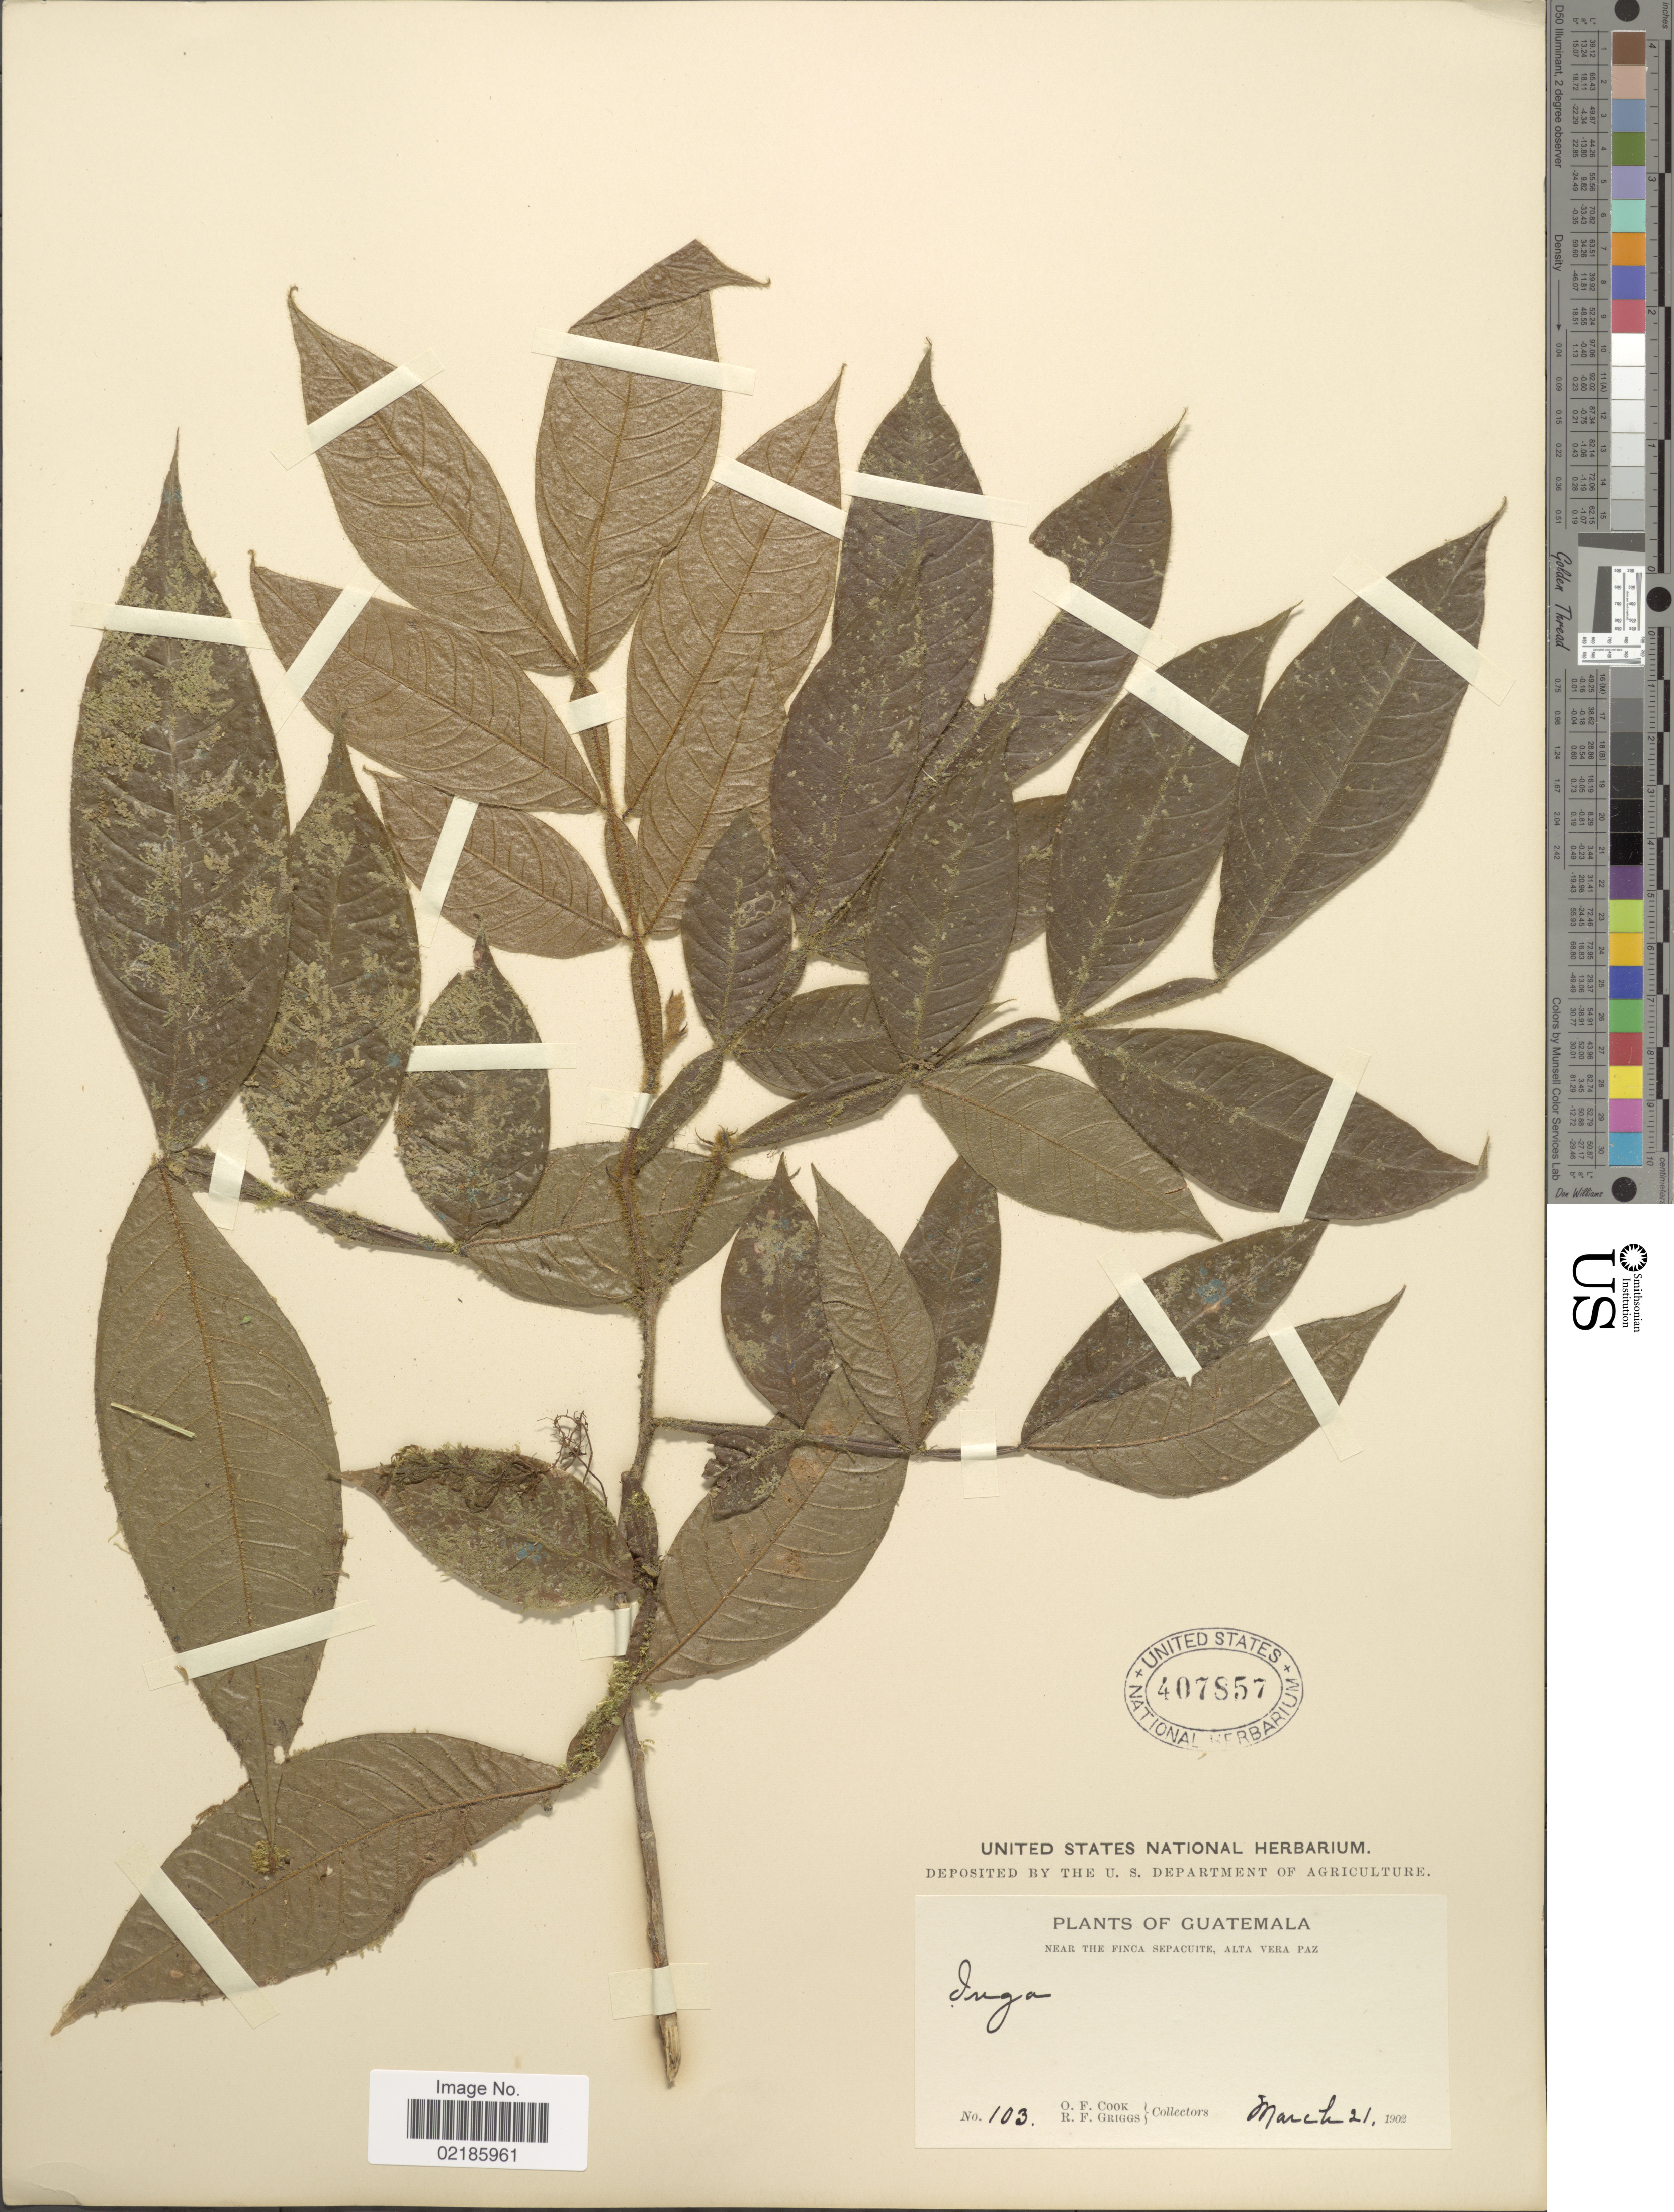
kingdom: Plantae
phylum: Tracheophyta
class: Magnoliopsida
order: Fabales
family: Fabaceae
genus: Inga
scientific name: Inga cookii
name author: Pittier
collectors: O. F. Cook & R. F. Griggs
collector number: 103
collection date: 1902-03-21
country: Guatemala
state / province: Alta Verapaz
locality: Near the Finca Sepacuite, Alta Vera Paz.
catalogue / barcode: US 407857